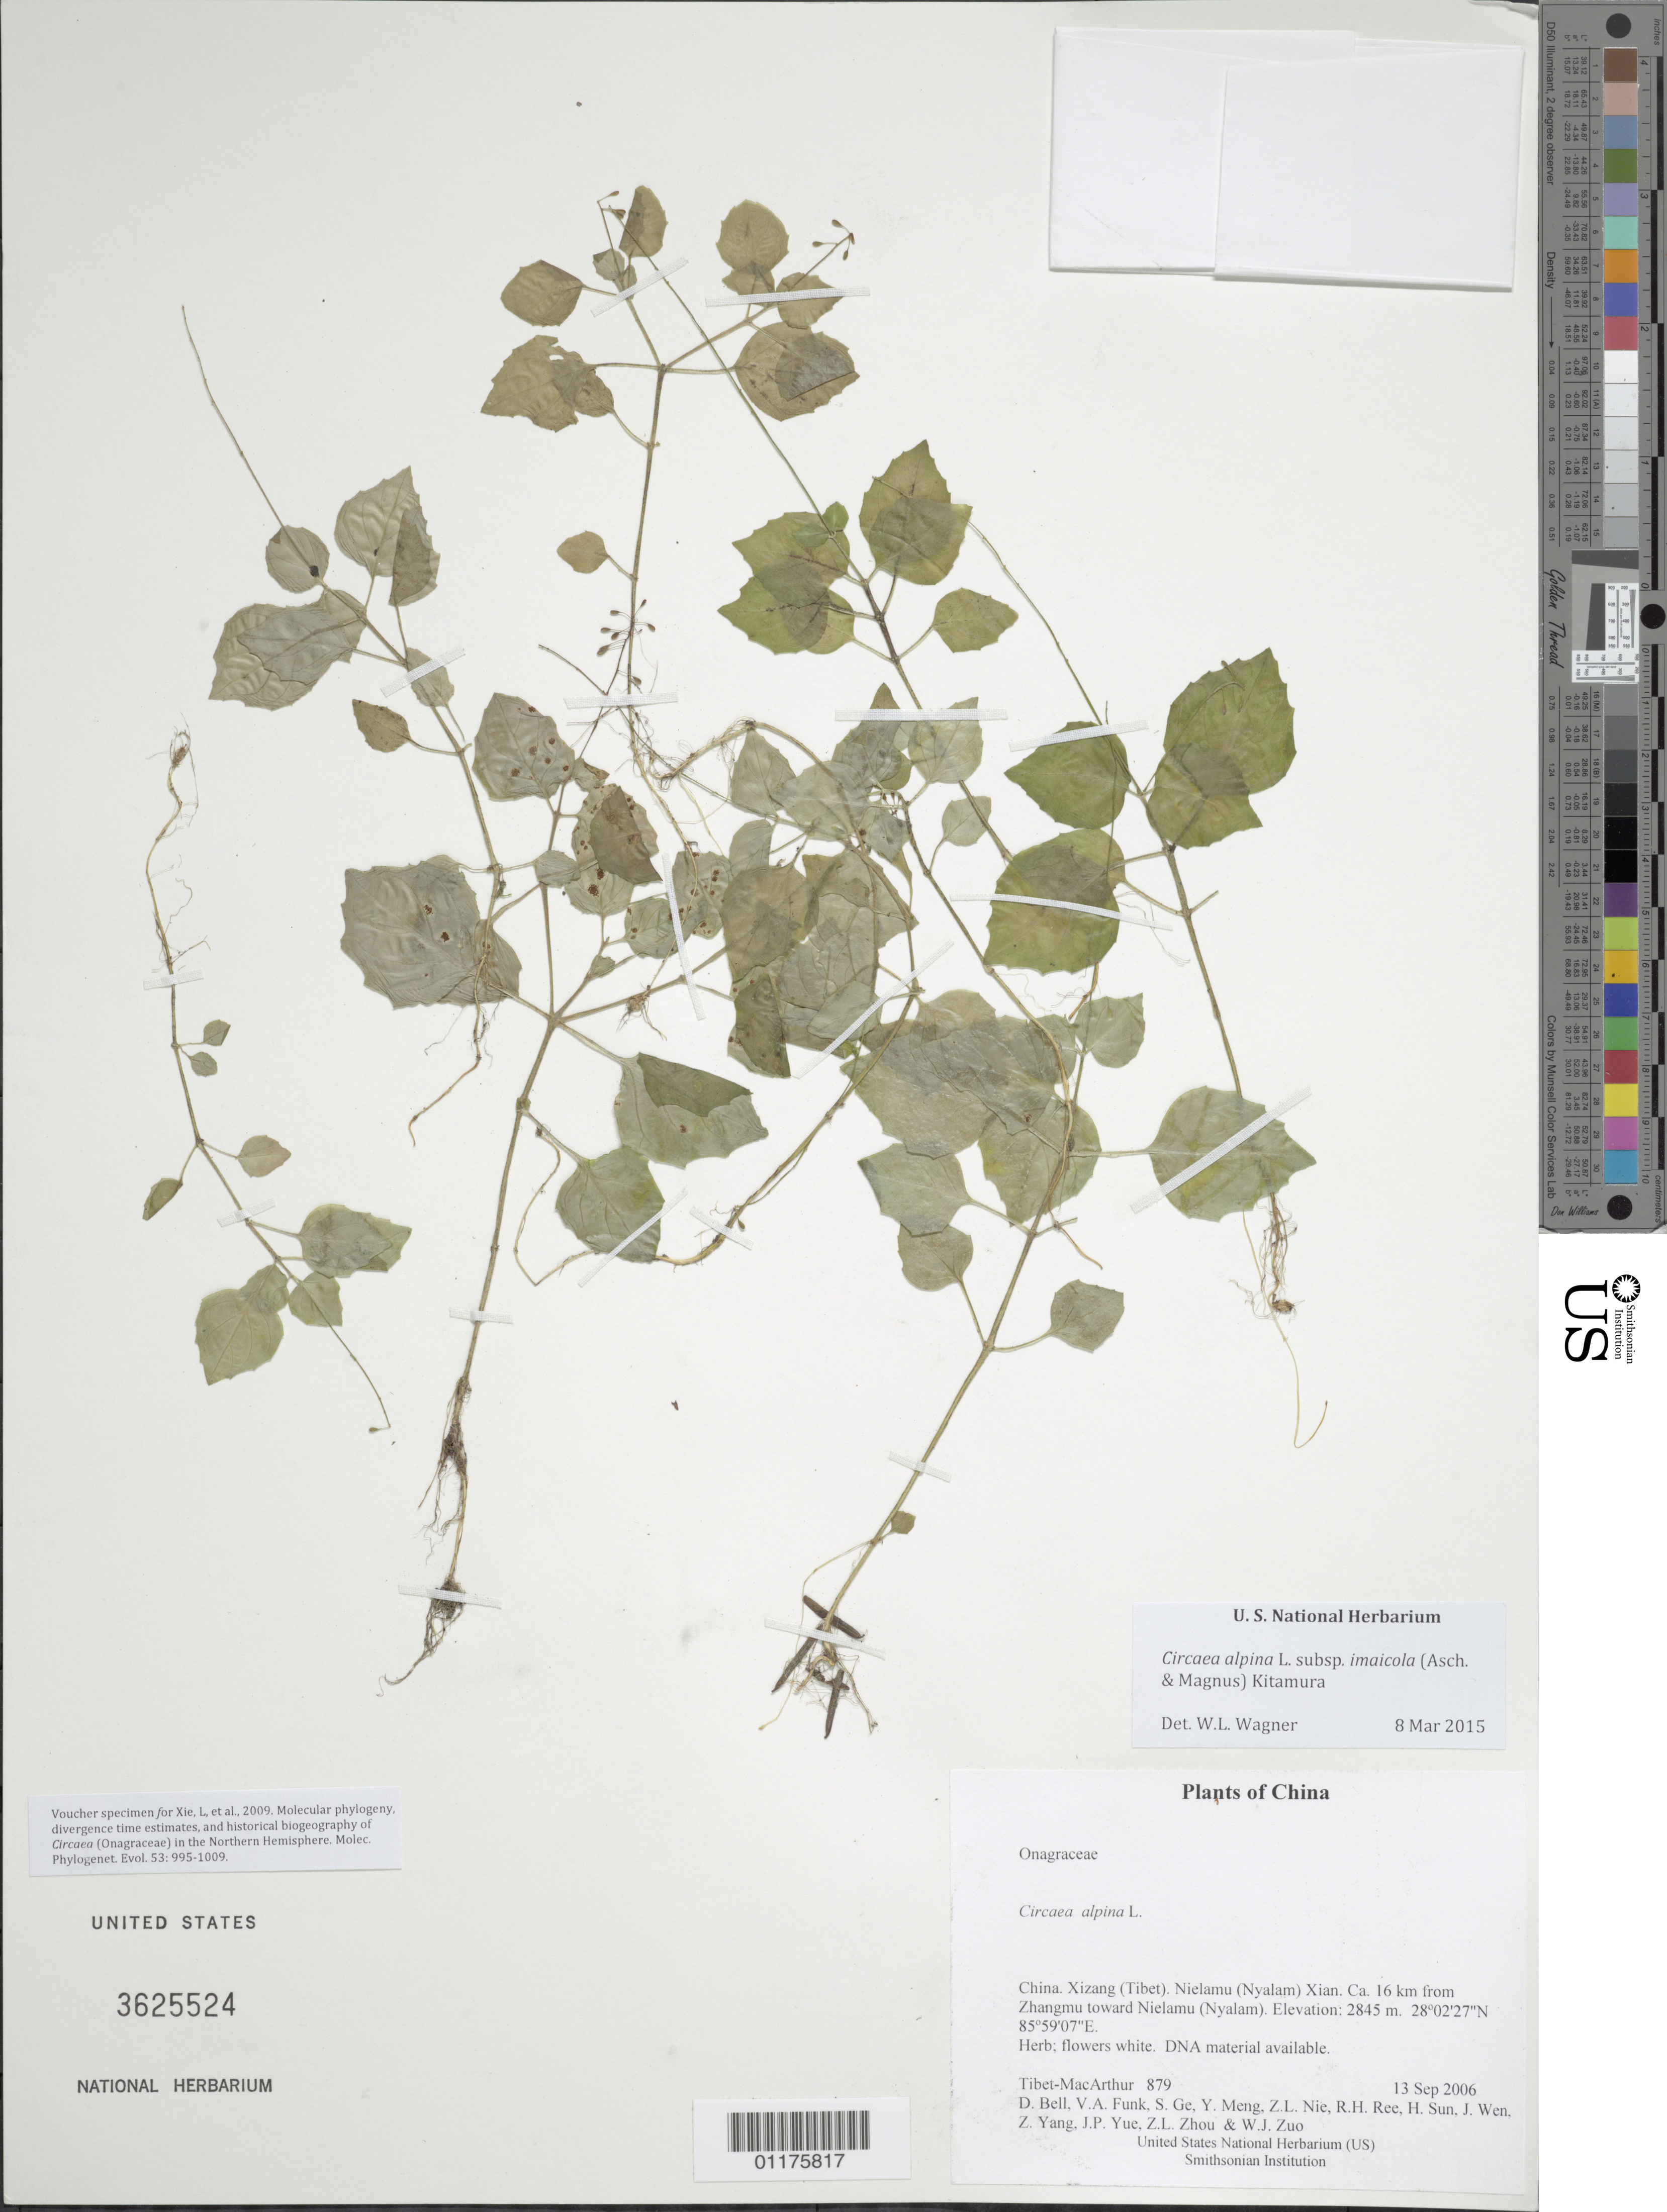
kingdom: Plantae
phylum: Tracheophyta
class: Magnoliopsida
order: Myrtales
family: Onagraceae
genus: Circaea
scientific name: Circaea alpina subsp. imaicola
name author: (Asch. & Magnus) Kitam.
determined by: Wagner, W. L., (BOT), Smithsonian Institution - National Museum of Natural History (UNITED STATES)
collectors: Tibet-MacArthur, D. A. Bell, V. Funk, S. Ge, Y. Meng, Z. Nie, R. Ree, H. Sun, J. Wen, Z. Yang, J. Yue, Z. Zhou & W. Zuo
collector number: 879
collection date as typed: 13 Sep 2006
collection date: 2006-09-13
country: China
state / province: Xizang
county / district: Nielamu (Nyalam) Xian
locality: Ca. 16 km from Zhangmu toward Nielamu (Nyalam).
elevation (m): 2845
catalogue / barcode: US 3625524